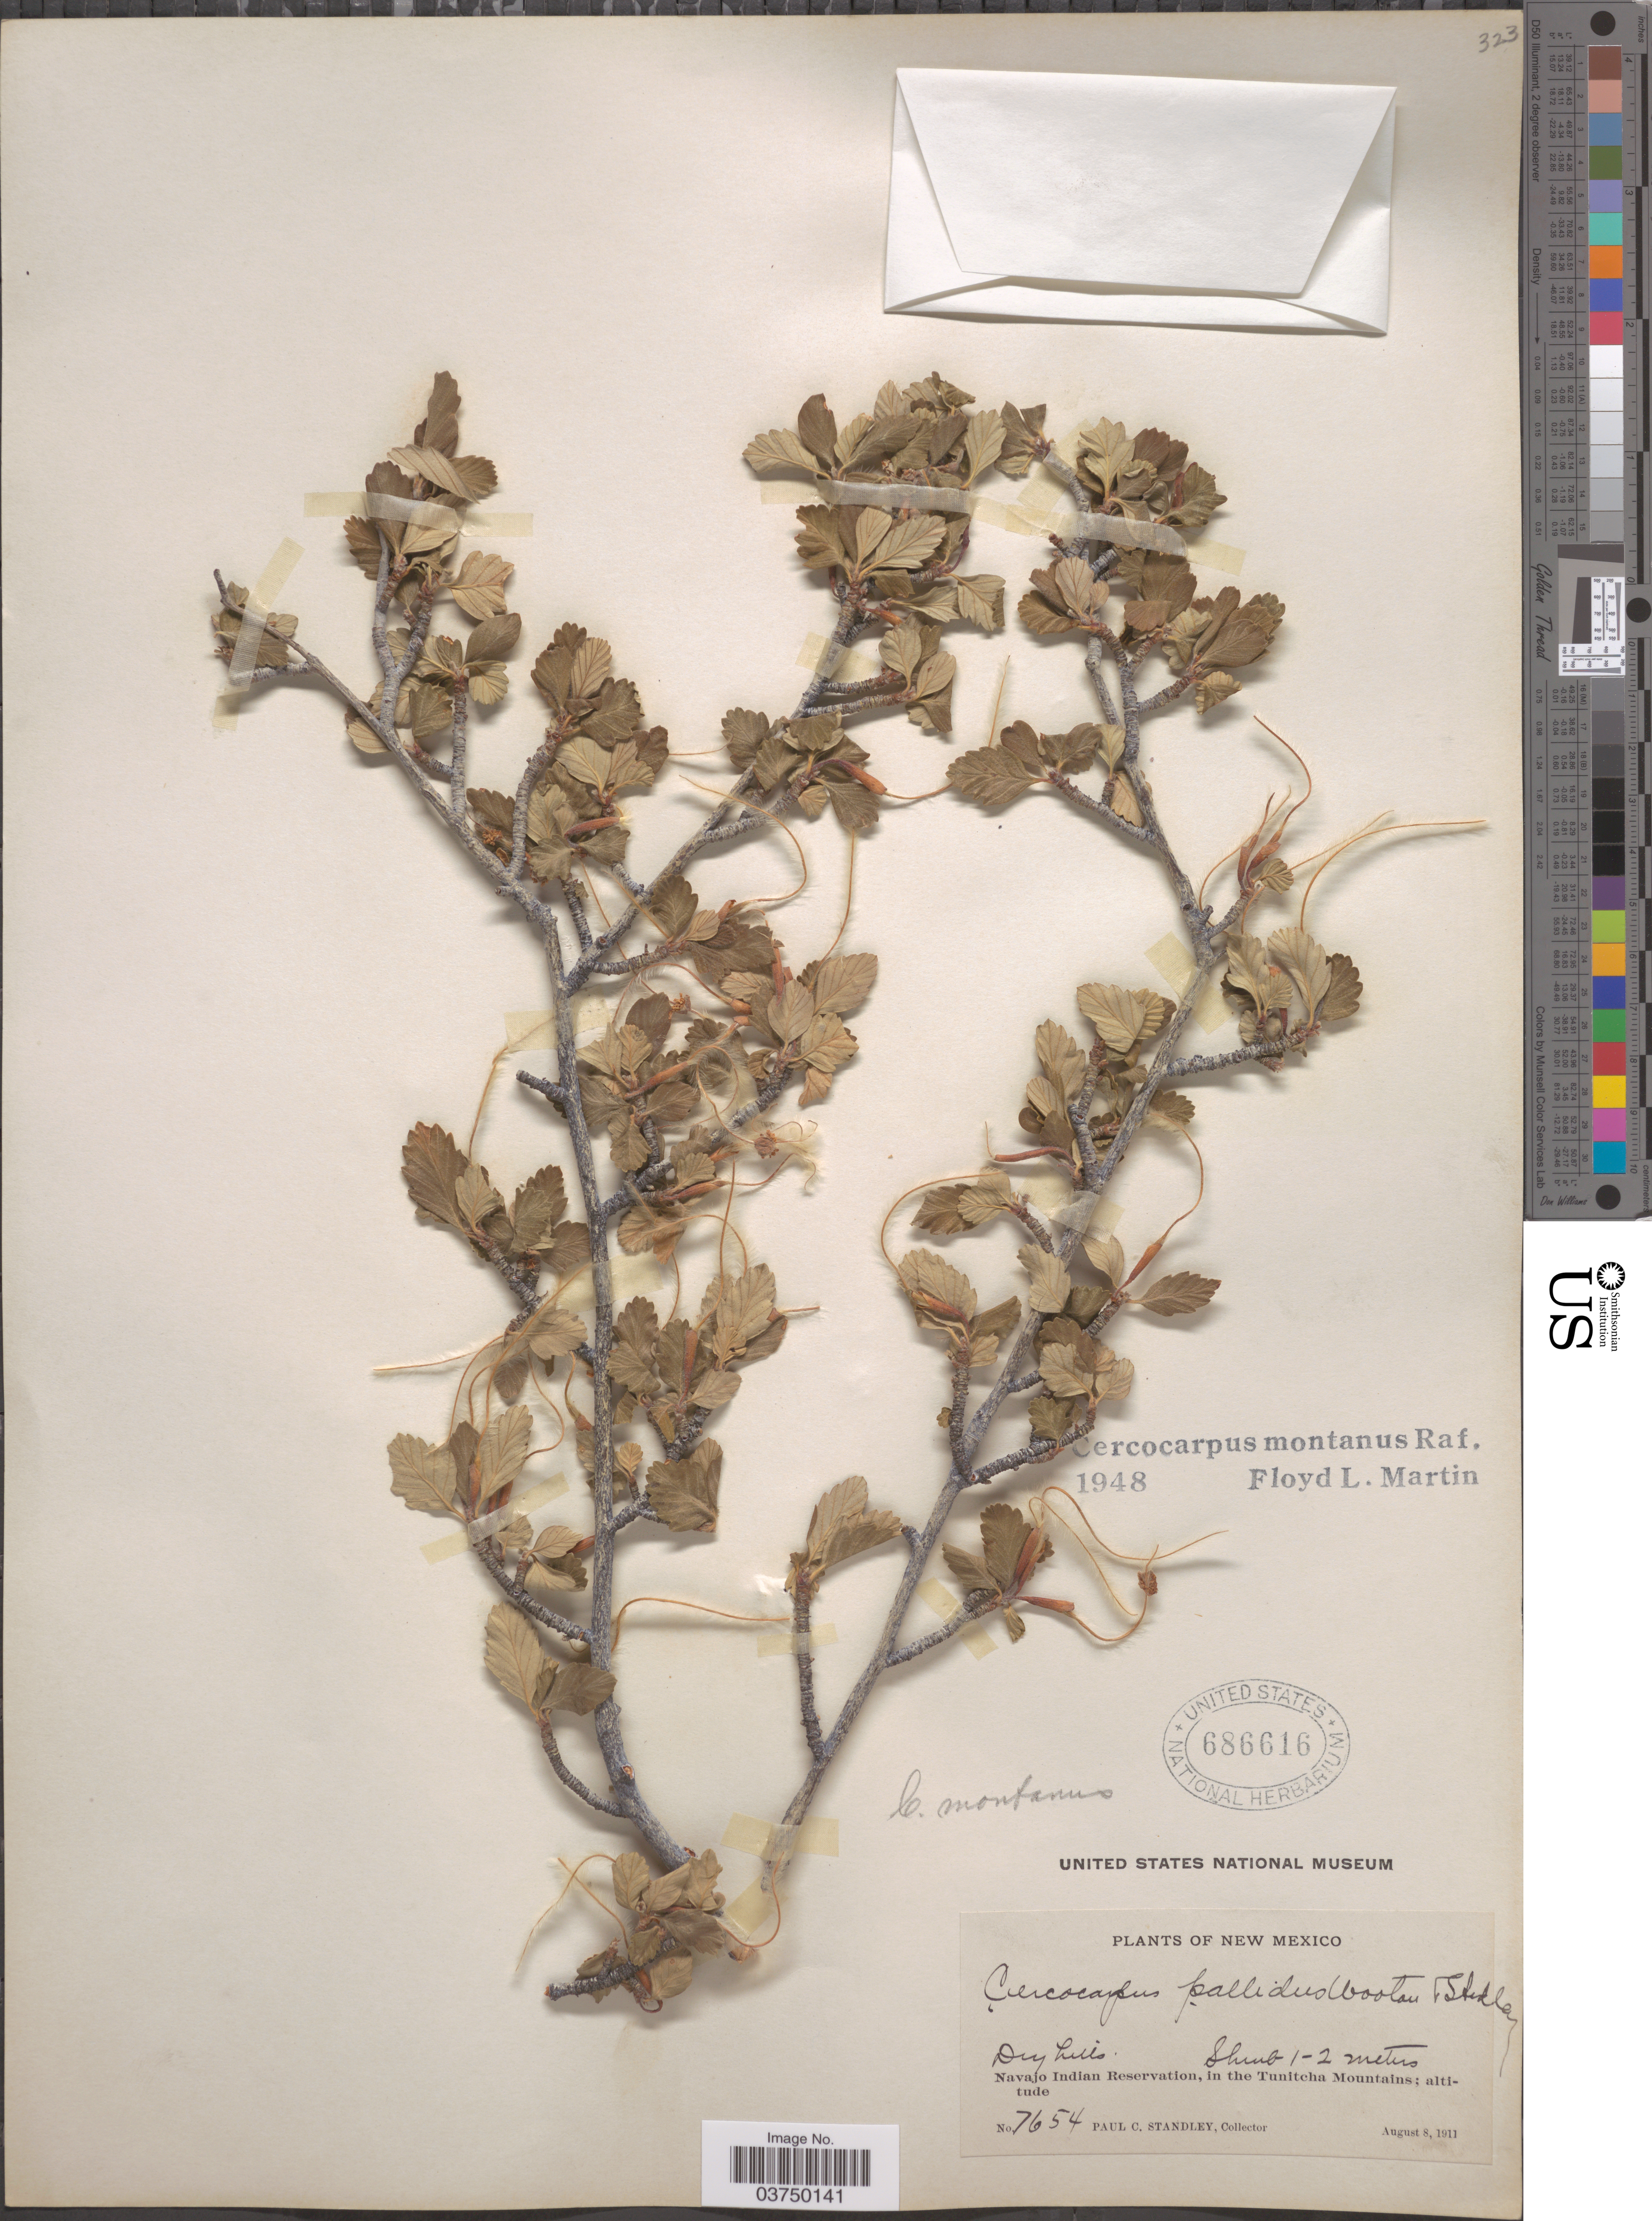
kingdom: Plantae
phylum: Tracheophyta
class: Magnoliopsida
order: Rosales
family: Rosaceae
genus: Cercocarpus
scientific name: Cercocarpus montanus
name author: Raf.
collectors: P. C. Standley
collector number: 7654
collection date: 1911-08-08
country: United States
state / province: New Mexico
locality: Dry hills. Navajo Indian Reservation, in the Tunitcha Mountains.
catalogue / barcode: US 686616